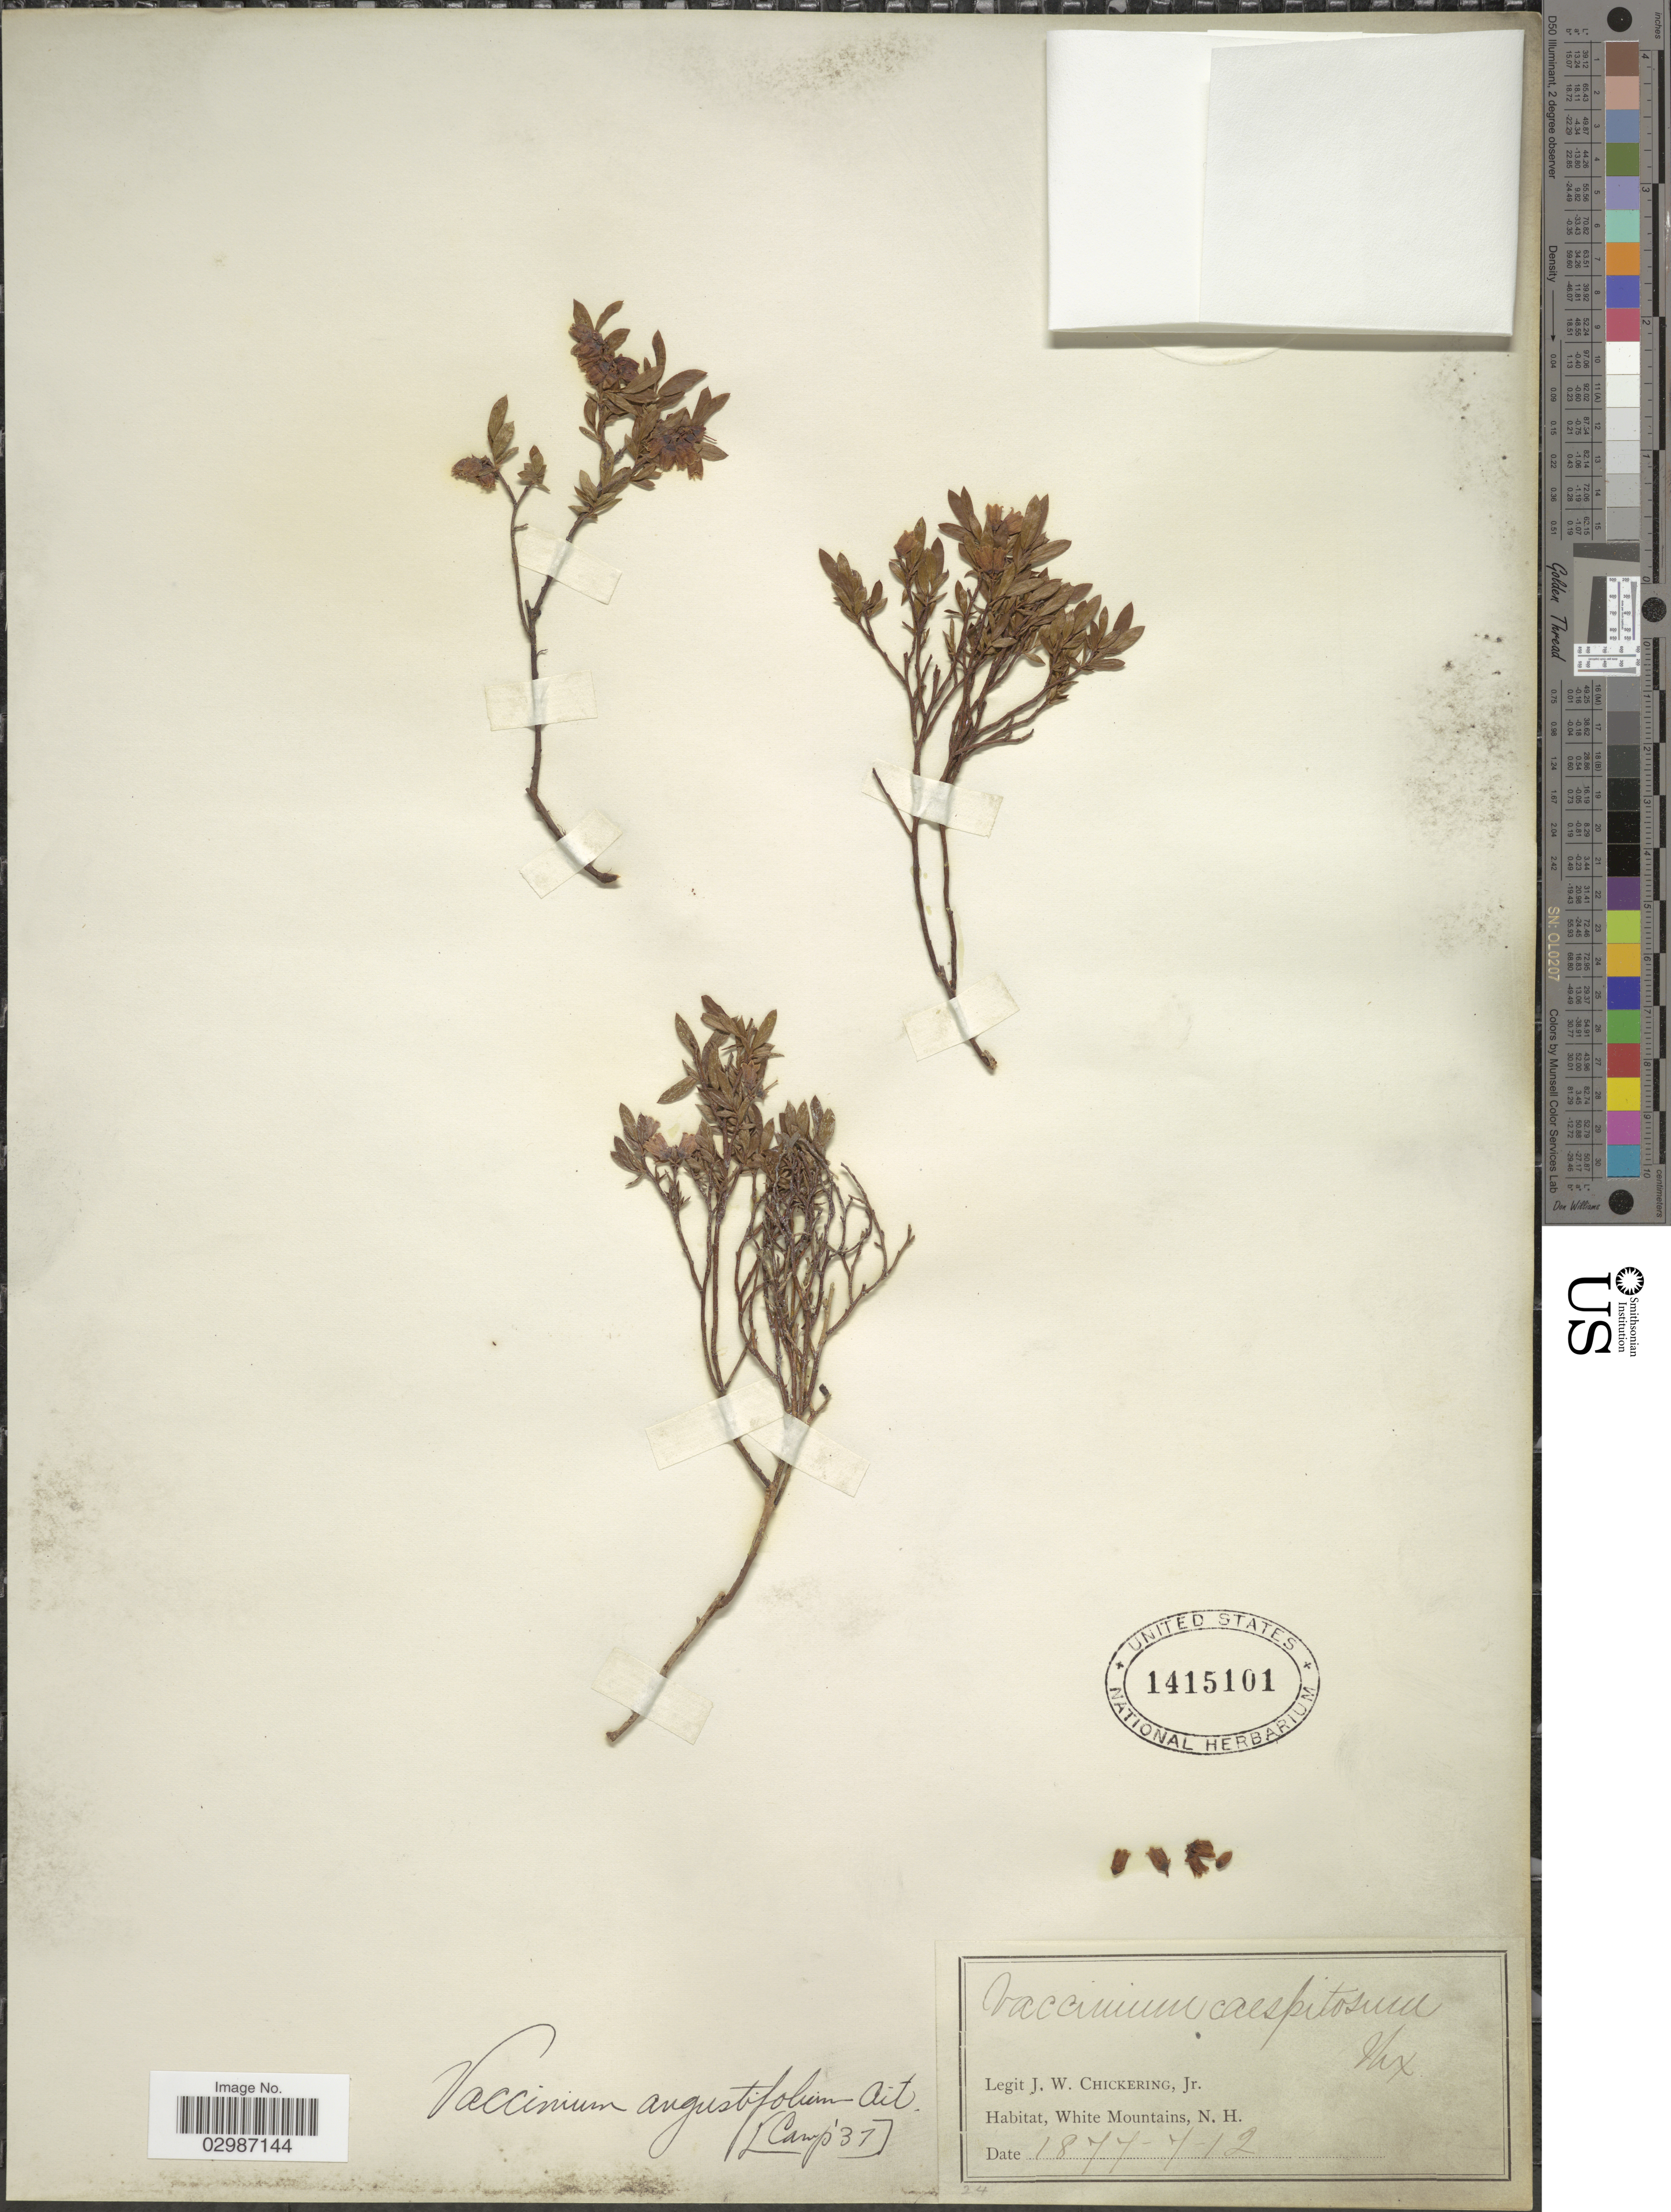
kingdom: Plantae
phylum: Tracheophyta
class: Magnoliopsida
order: Ericales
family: Ericaceae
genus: Vaccinium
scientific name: Vaccinium angustifolium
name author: Aiton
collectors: J. W. Chickering Jr.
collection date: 1877-07-12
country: United States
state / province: New Hampshire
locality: White Mountains.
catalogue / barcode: US 1415101